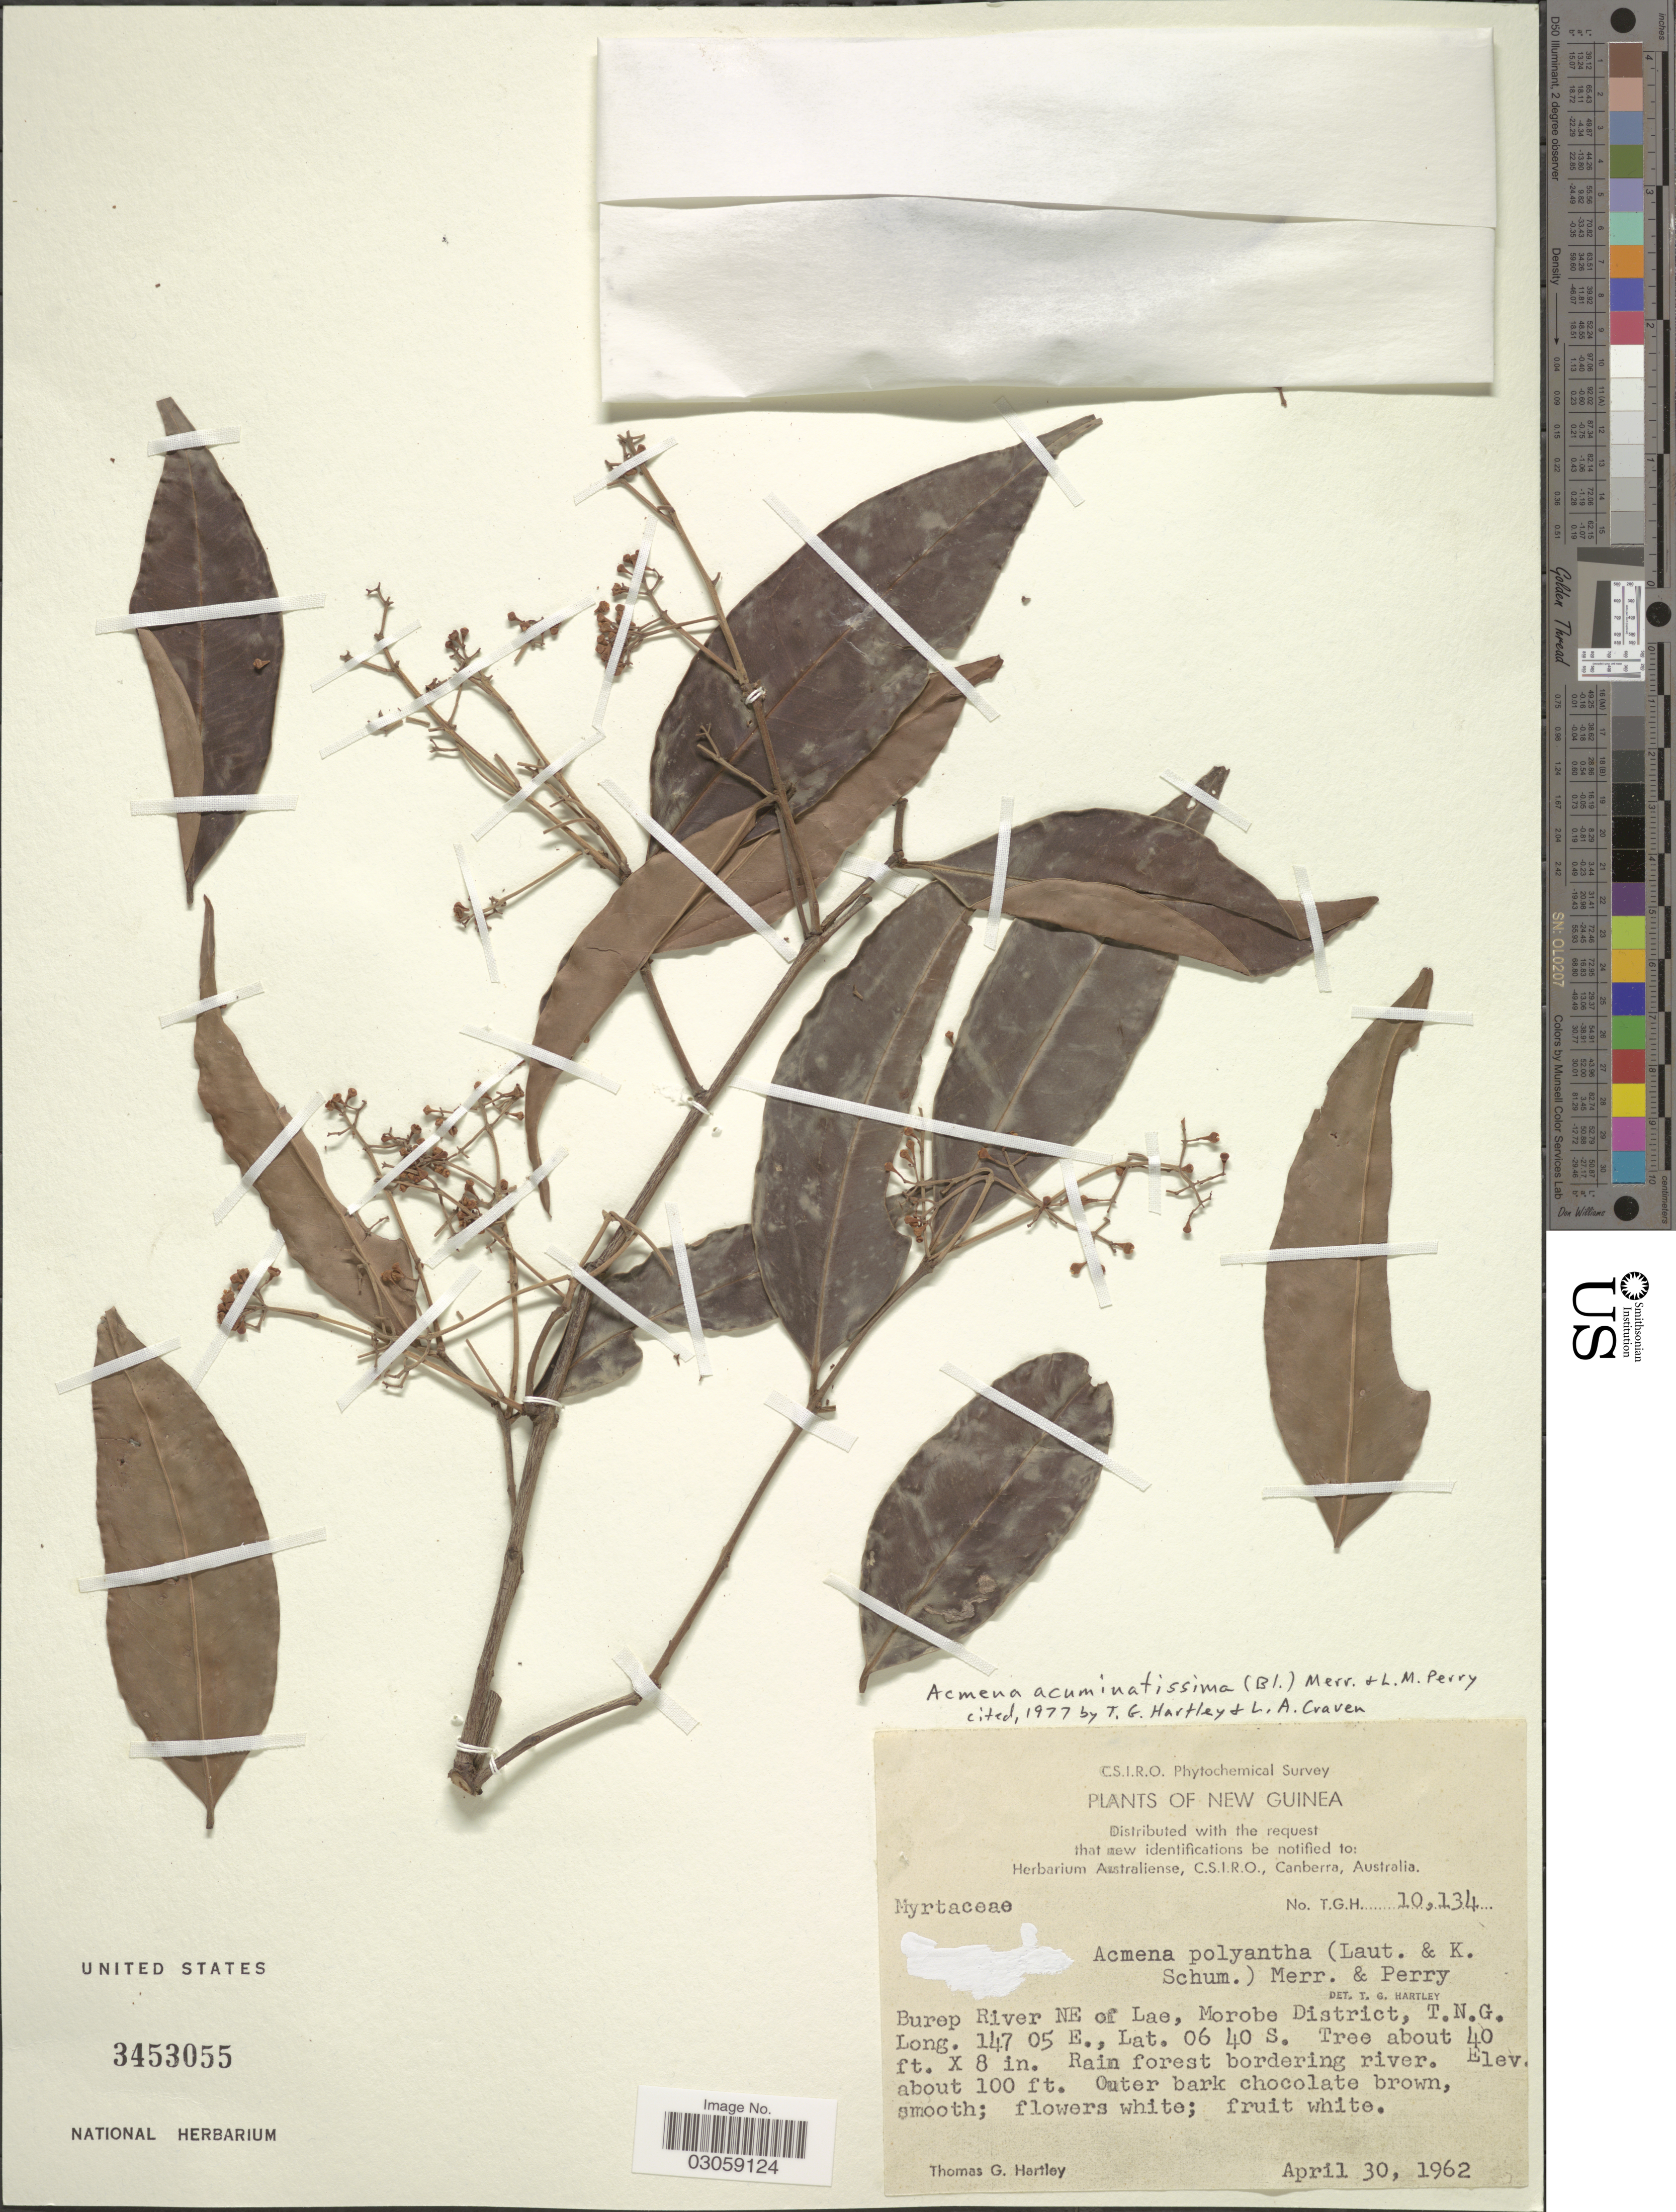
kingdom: Plantae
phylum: Tracheophyta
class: Magnoliopsida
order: Myrtales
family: Myrtaceae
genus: Syzygium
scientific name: Syzygium acuminatissimum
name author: (Blume) DC.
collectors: T. G. Hartley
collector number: TGH10134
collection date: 1962-04-30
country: Papua New Guinea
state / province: Morobe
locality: New Guinea, Burep River NE of Lae, Morobe District, T.N.G.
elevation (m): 30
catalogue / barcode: US 3453055